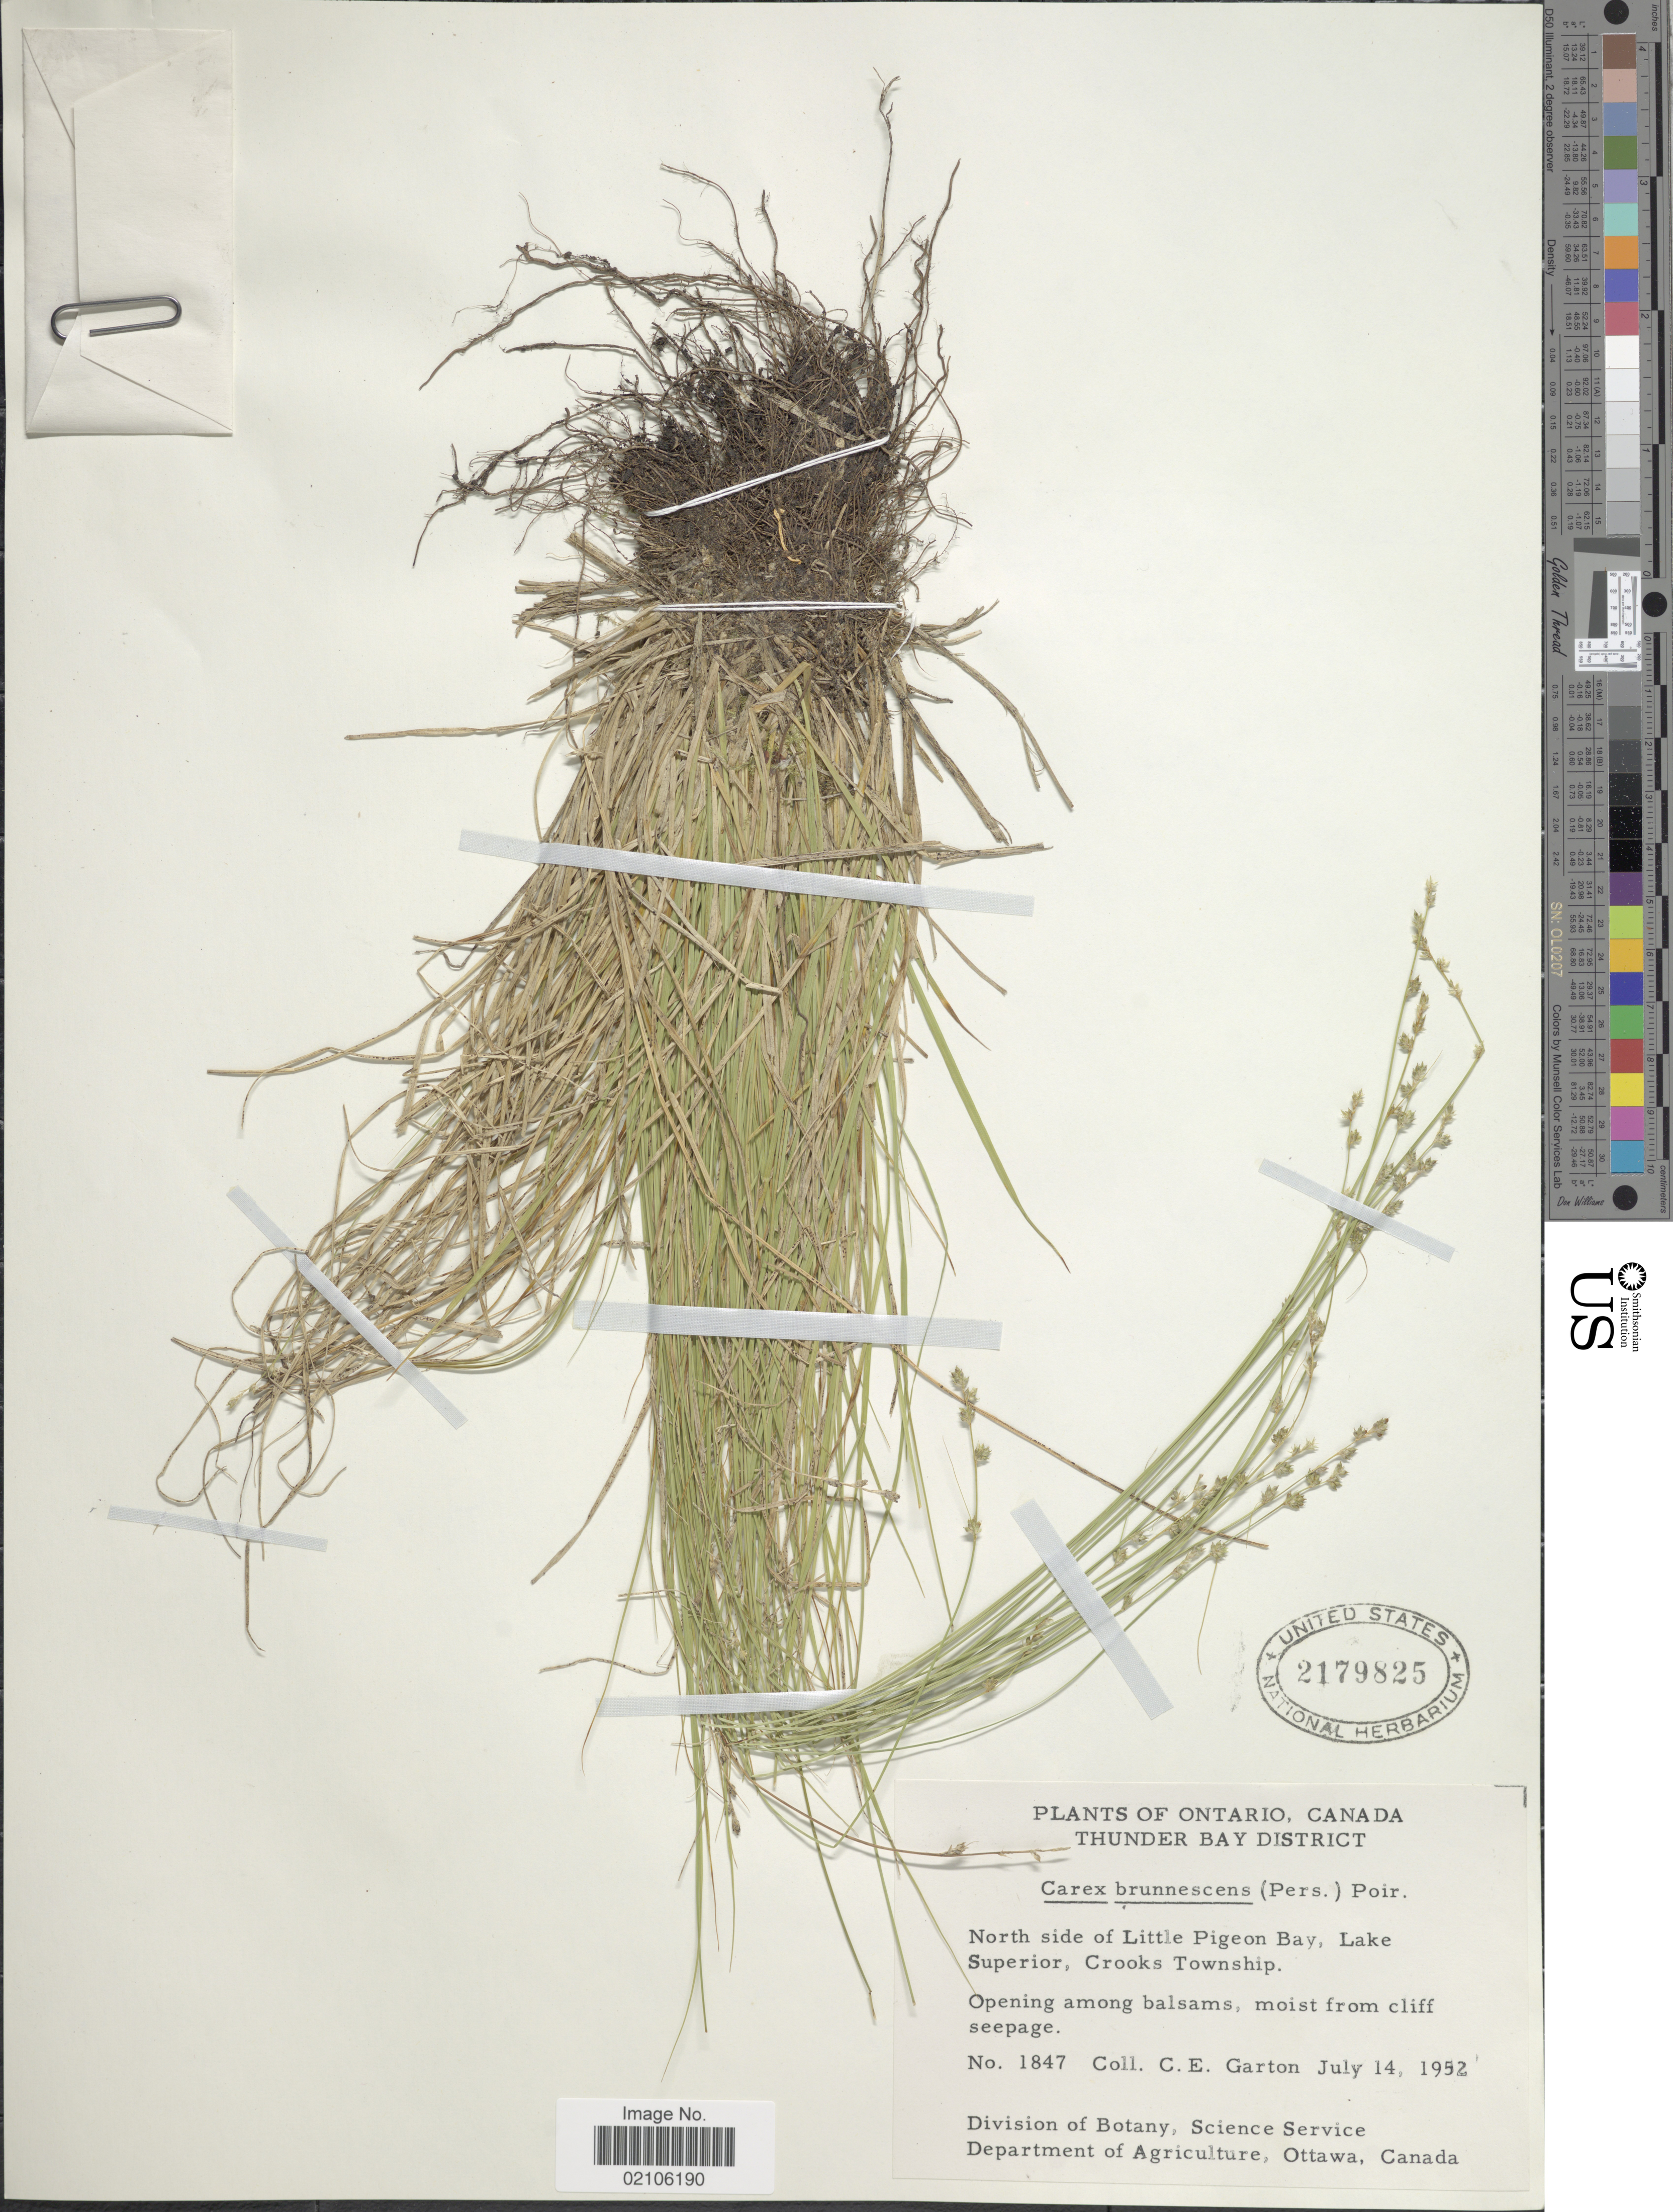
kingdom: Plantae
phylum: Tracheophyta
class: Liliopsida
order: Poales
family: Cyperaceae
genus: Carex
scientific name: Carex brunnescens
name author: (Pers.) Poir.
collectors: C. E. Garton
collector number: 1847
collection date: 1952-07-14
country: Canada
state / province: Ontario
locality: Thunder Bay District, north side of Little Pigeon Bay, Lake Superior, Crooks Township, opening among balsams, moist from cliff seepage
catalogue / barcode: US 2179825